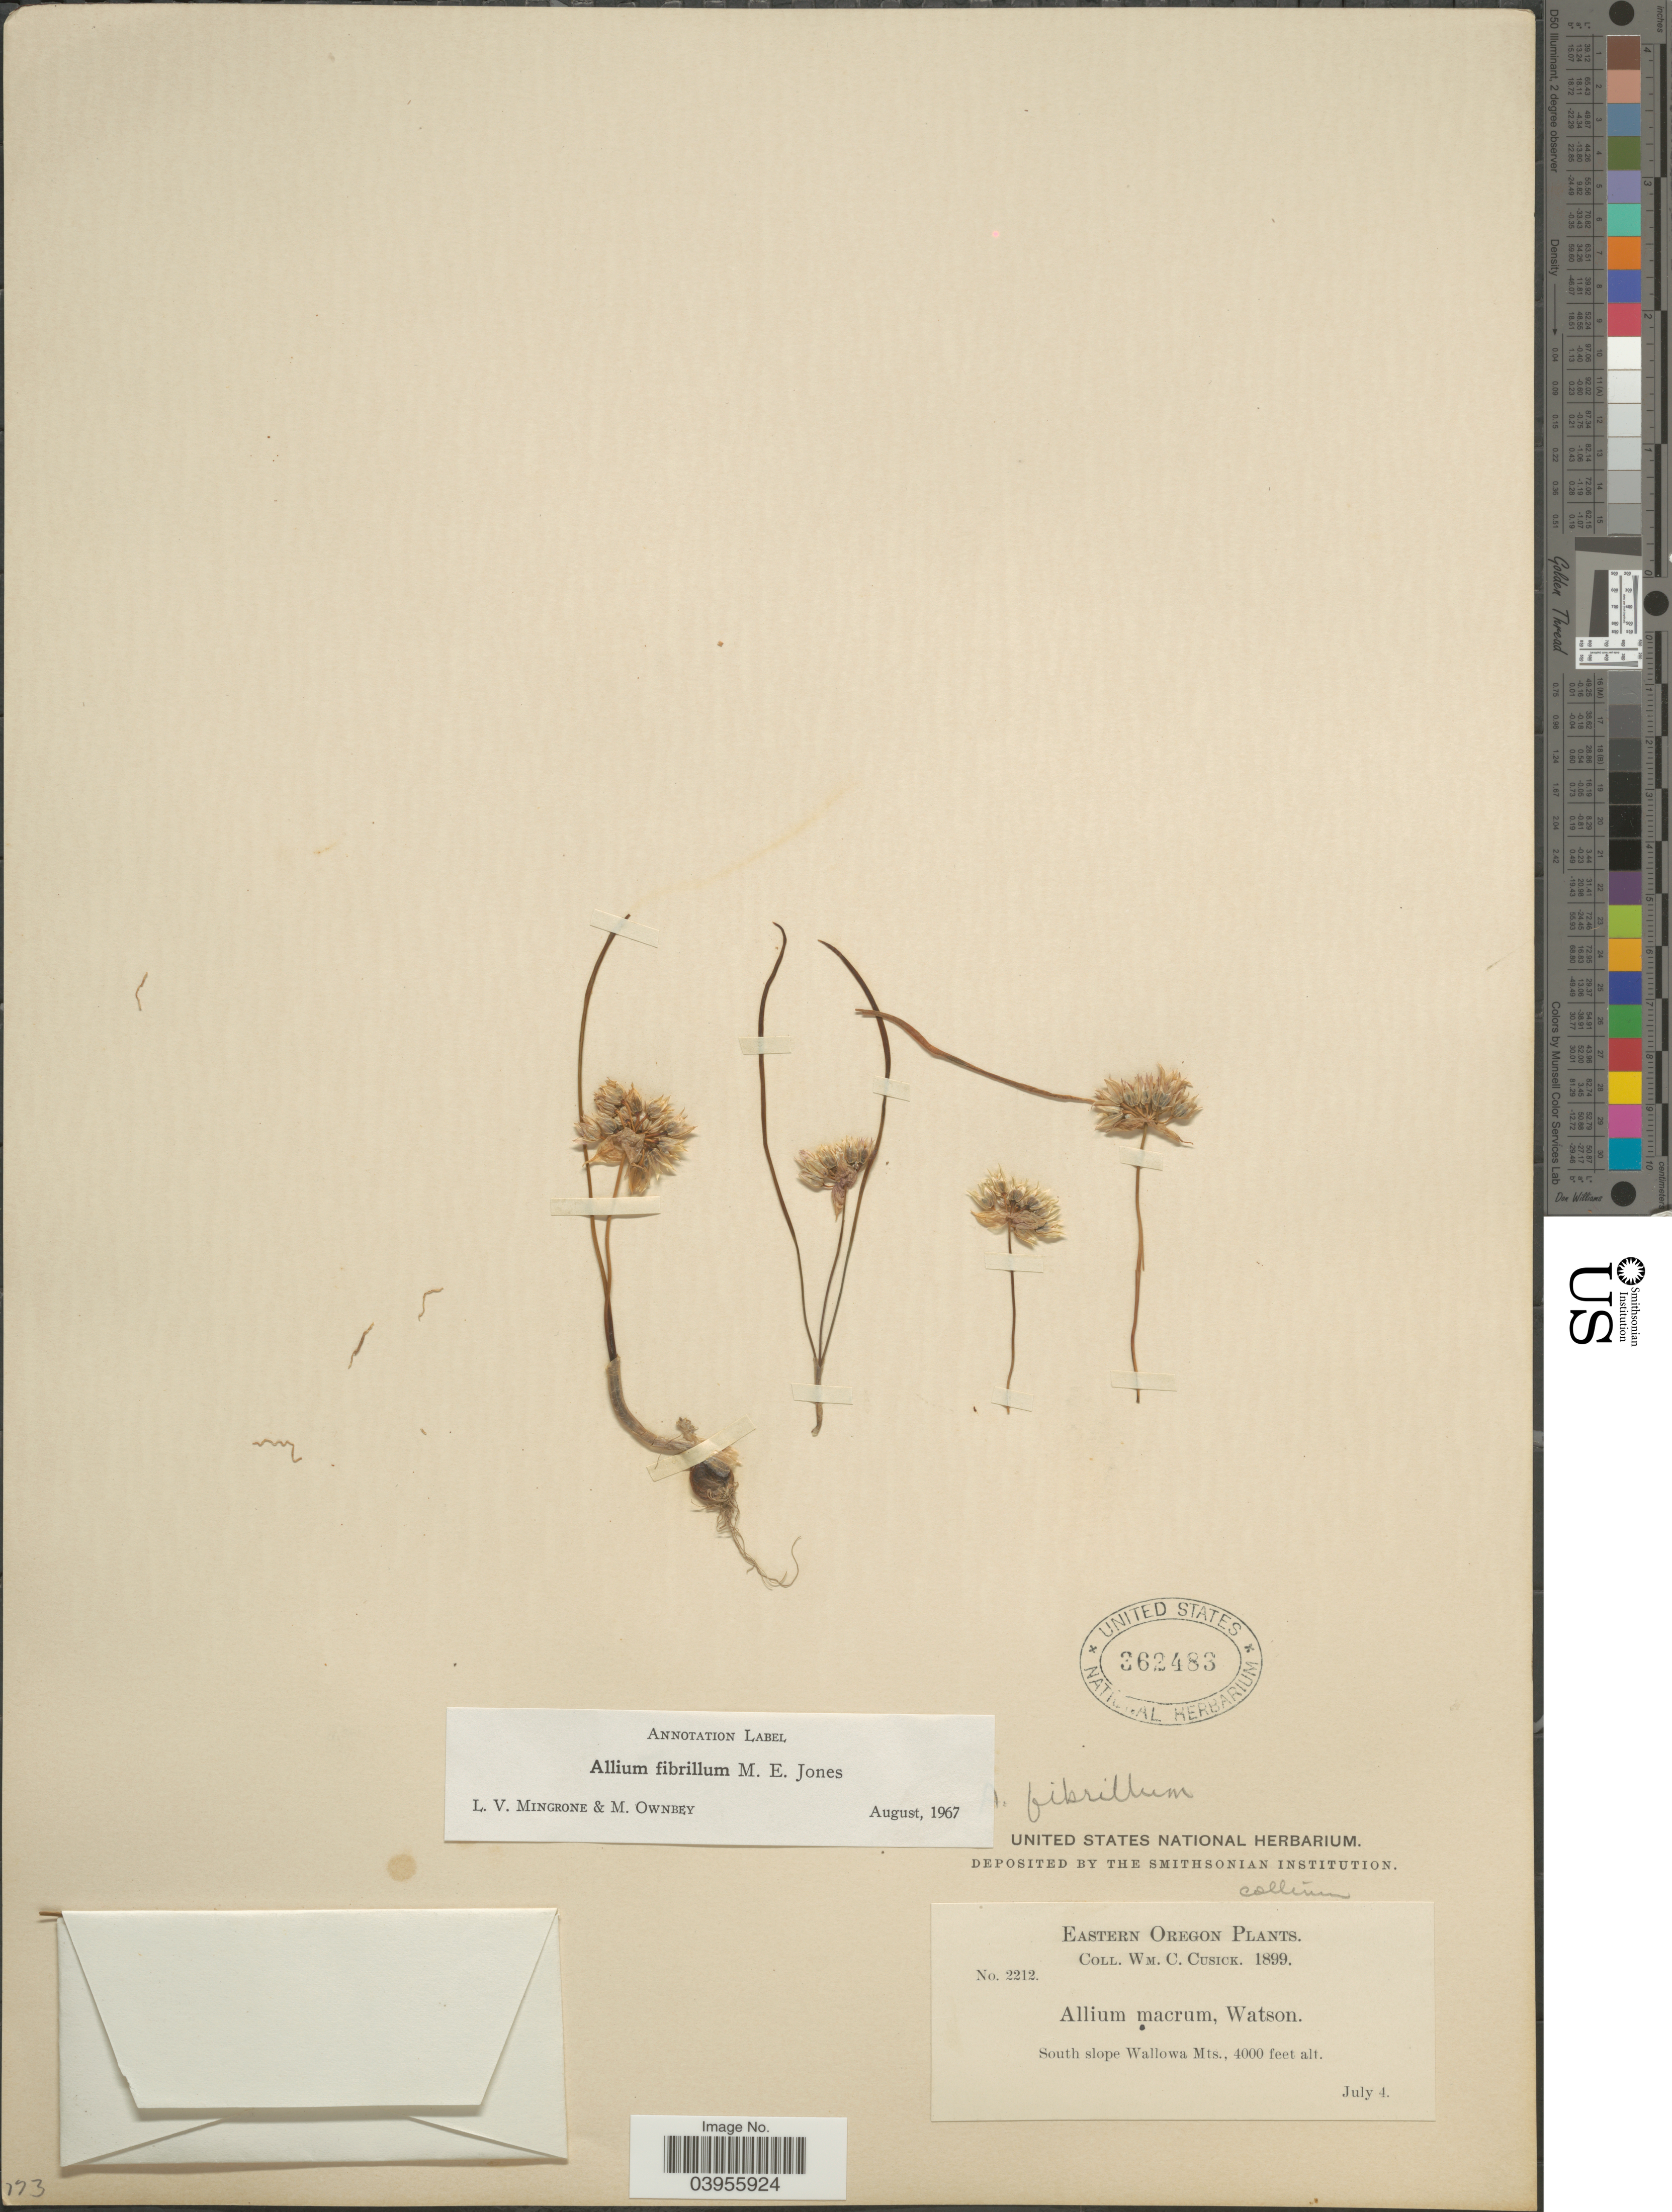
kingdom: Plantae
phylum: Tracheophyta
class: Liliopsida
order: Asparagales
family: Amaryllidaceae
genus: Allium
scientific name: Allium fibrillum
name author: M.E. Jones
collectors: W. C. Cusick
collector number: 2212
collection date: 1899-07-04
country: United States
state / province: Oregon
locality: Eastern Oregon. South slope Wallowa Mts.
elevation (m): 1219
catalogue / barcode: US 362483